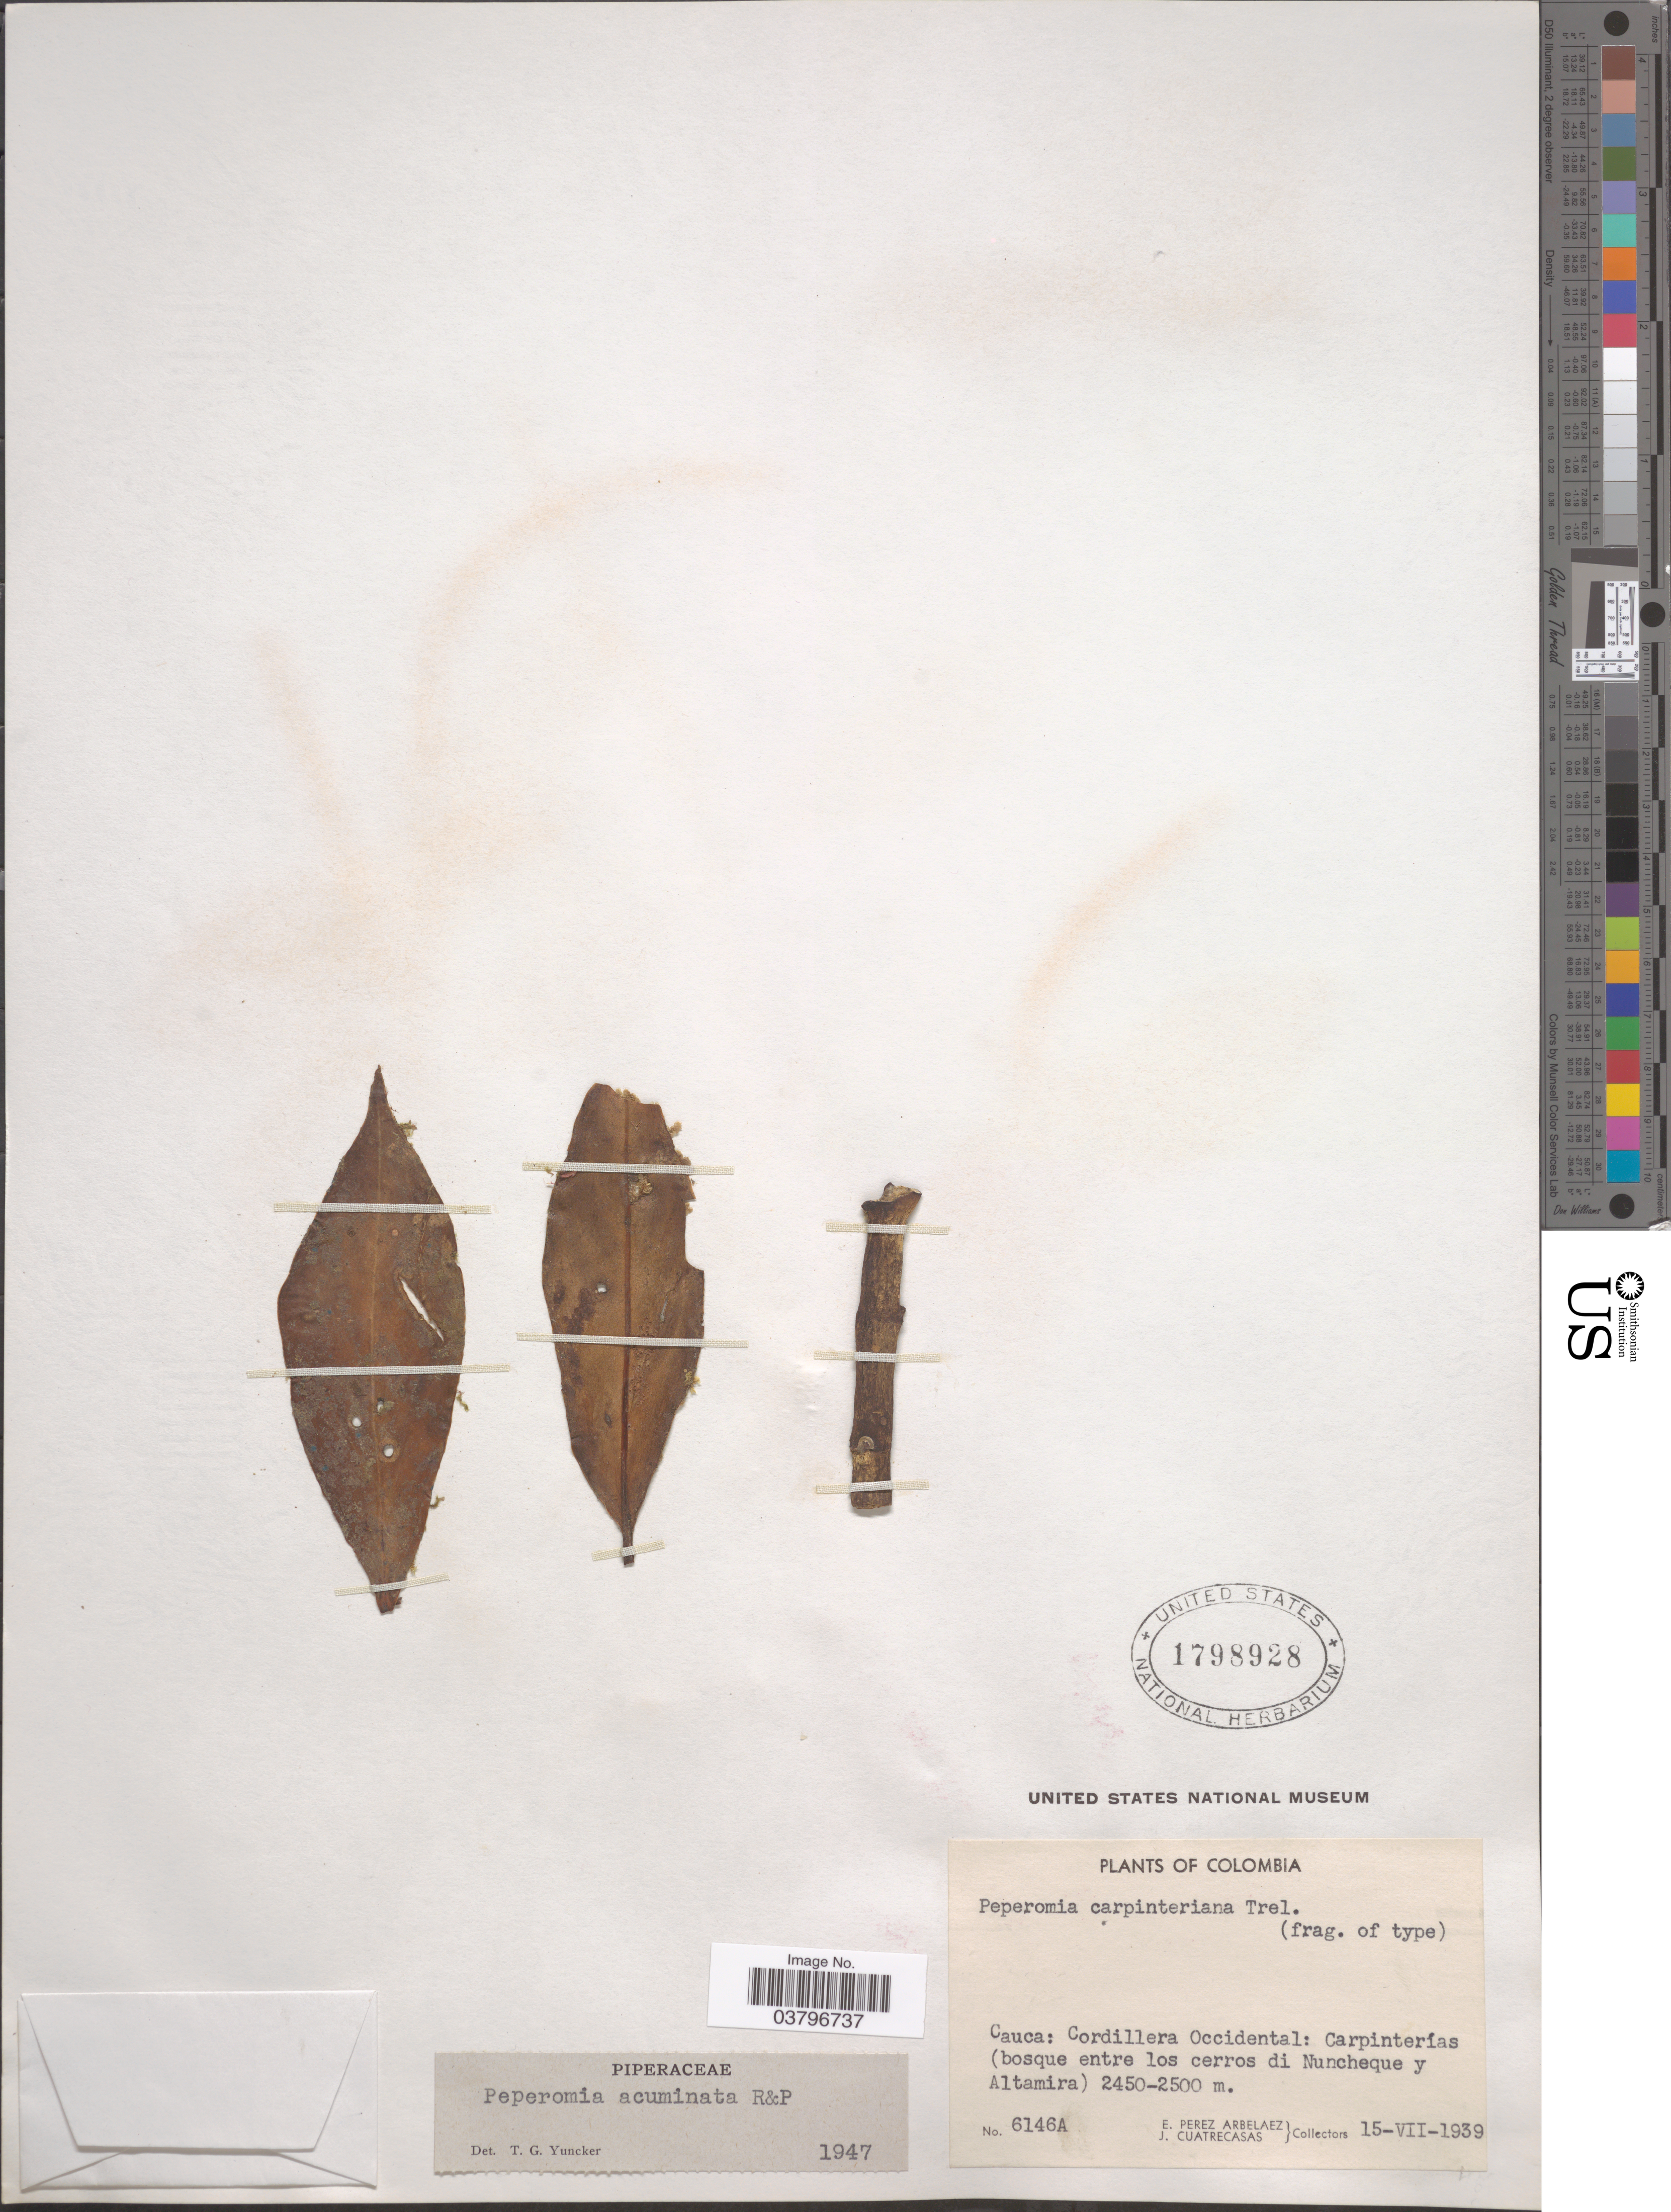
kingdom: Plantae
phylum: Tracheophyta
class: Magnoliopsida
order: Piperales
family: Piperaceae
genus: Peperomia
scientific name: Peperomia acuminata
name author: Ruiz & Pav.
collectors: E. Pérez Arbeláez & J. Cuatrecasas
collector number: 6146A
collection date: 1939-07-15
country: Colombia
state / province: Cauca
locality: Cordillera Occidental: Carpinterías (bosque entre los cerros di Nuncheque y Altamira).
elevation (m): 2450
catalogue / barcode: US 1798928